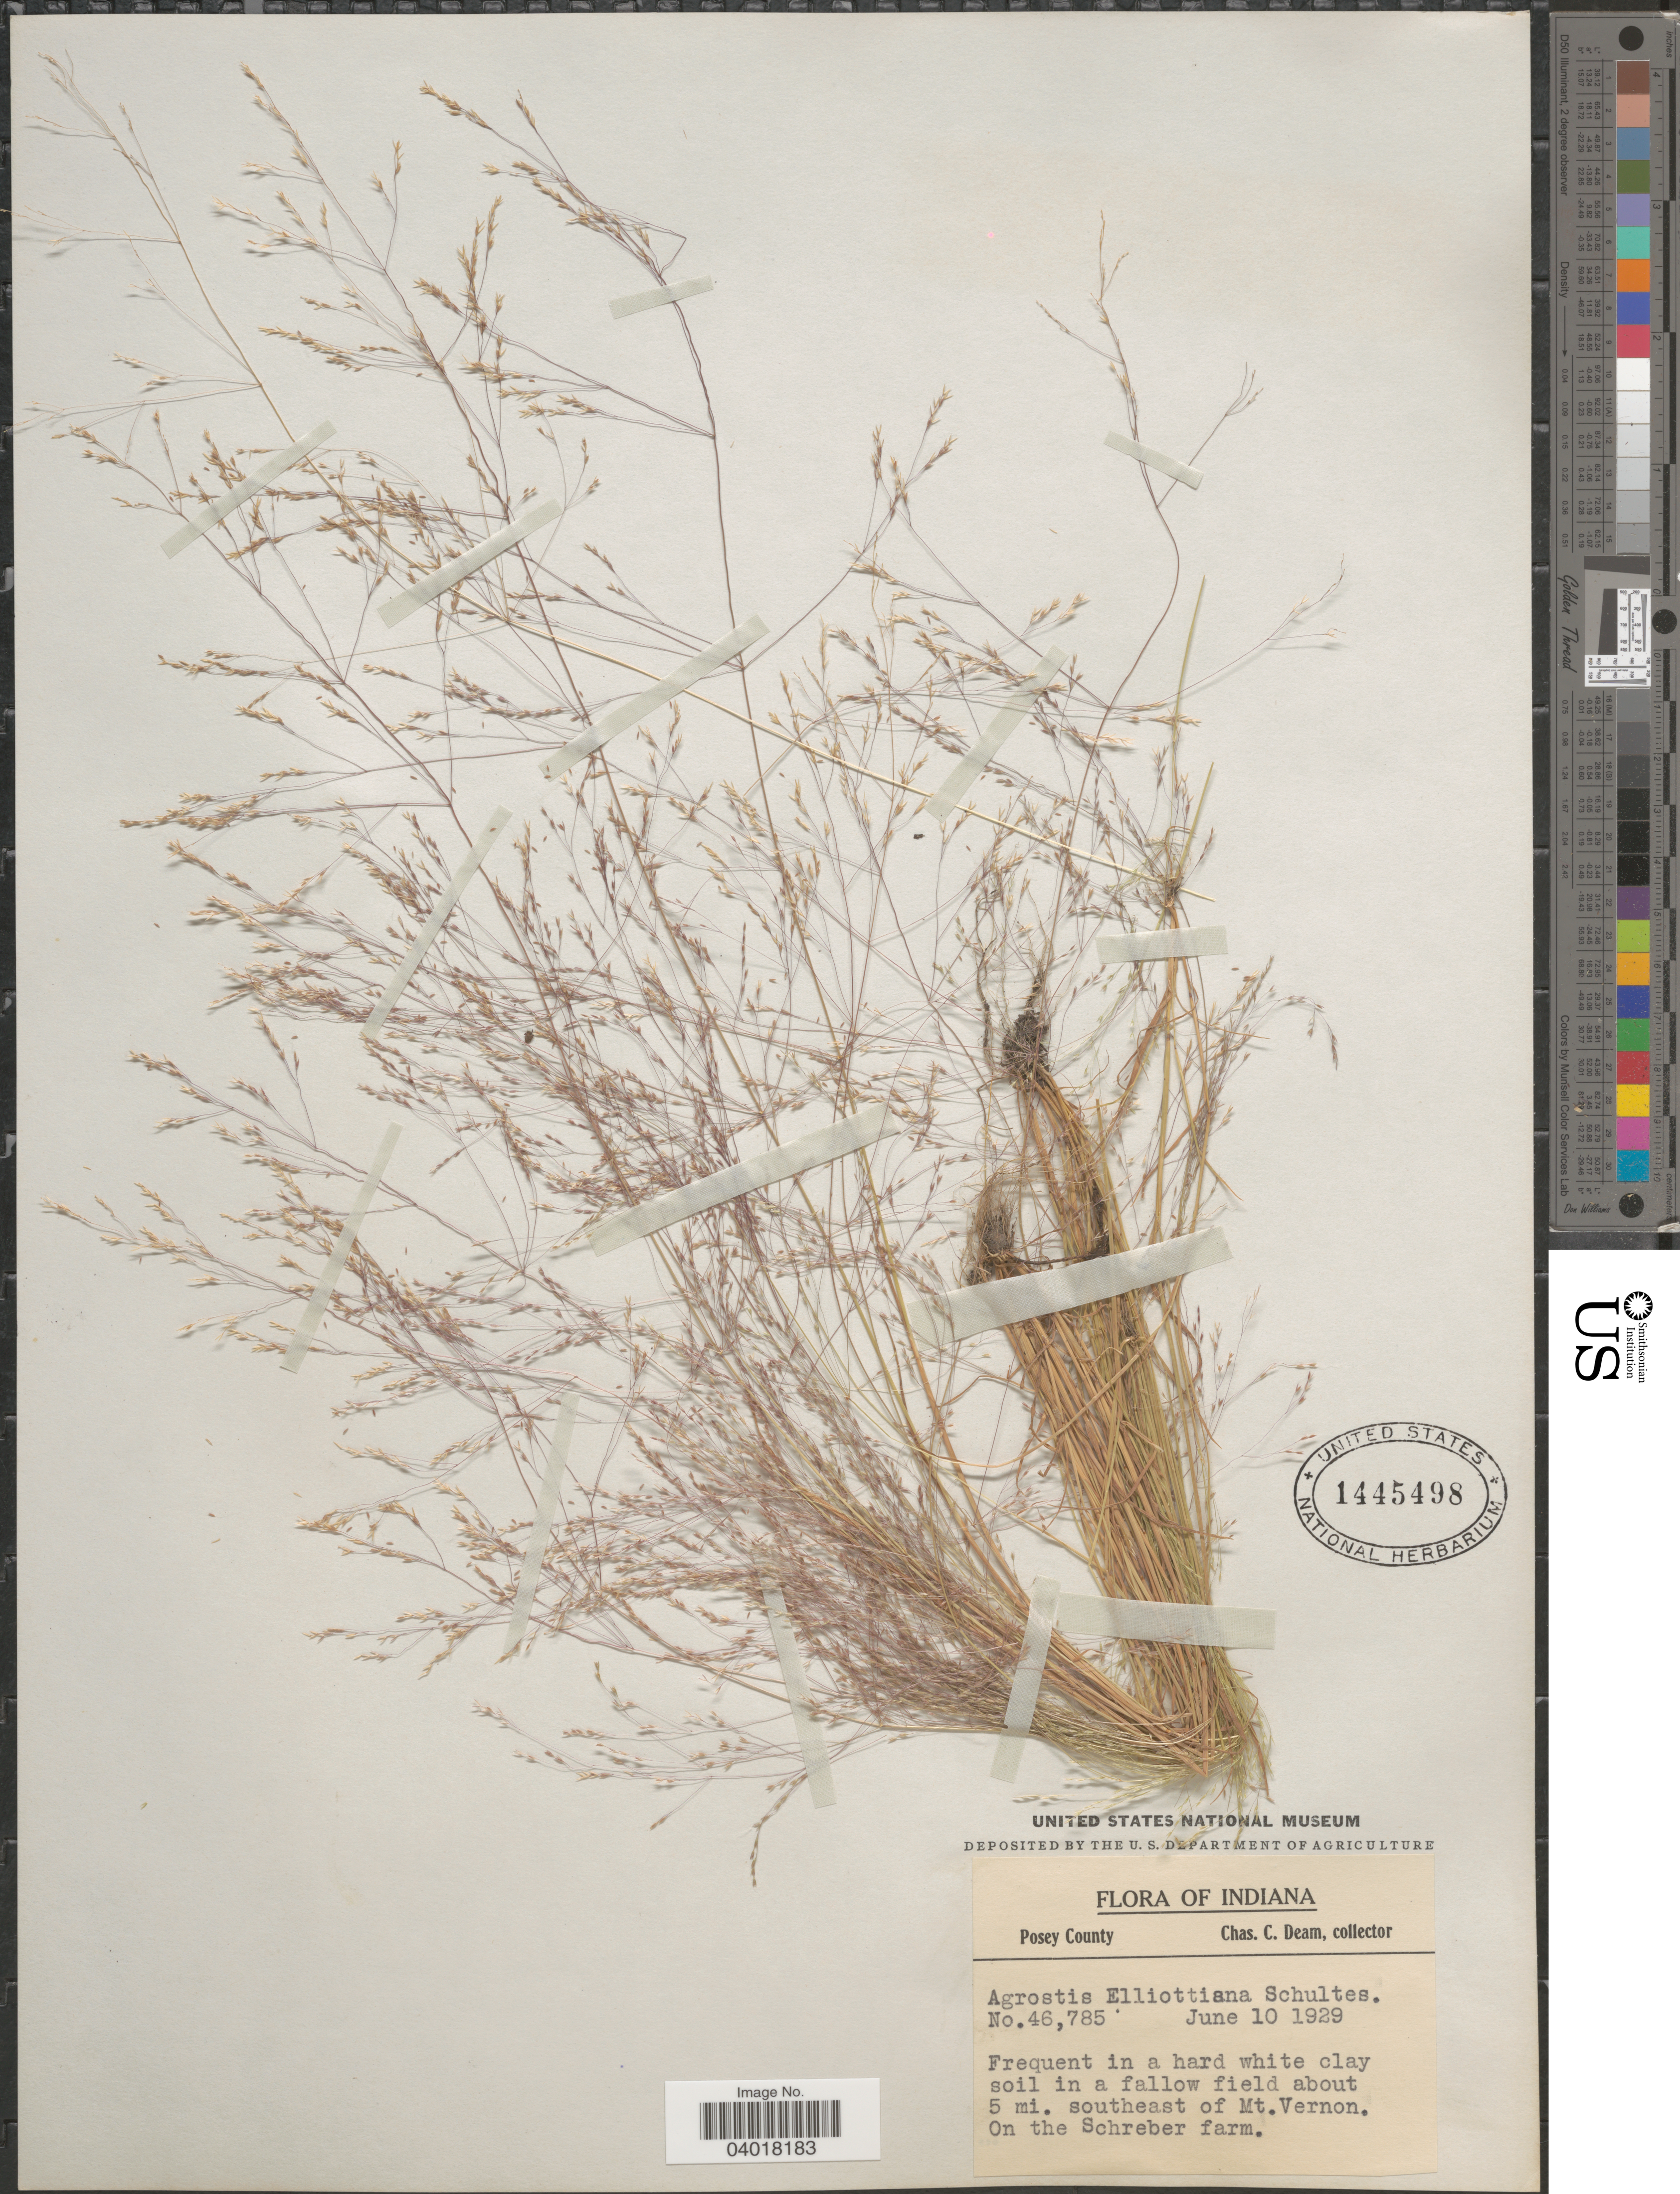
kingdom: Plantae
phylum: Tracheophyta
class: Liliopsida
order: Poales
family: Poaceae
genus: Agrostis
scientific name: Agrostis elliottiana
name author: Schult.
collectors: C. C. Deam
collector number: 46785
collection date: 1929-06-10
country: United States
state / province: Indiana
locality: Posey County. About 5 mi. southeast of Mt. Vernon. On the Schreber farm.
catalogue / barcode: US 1445498